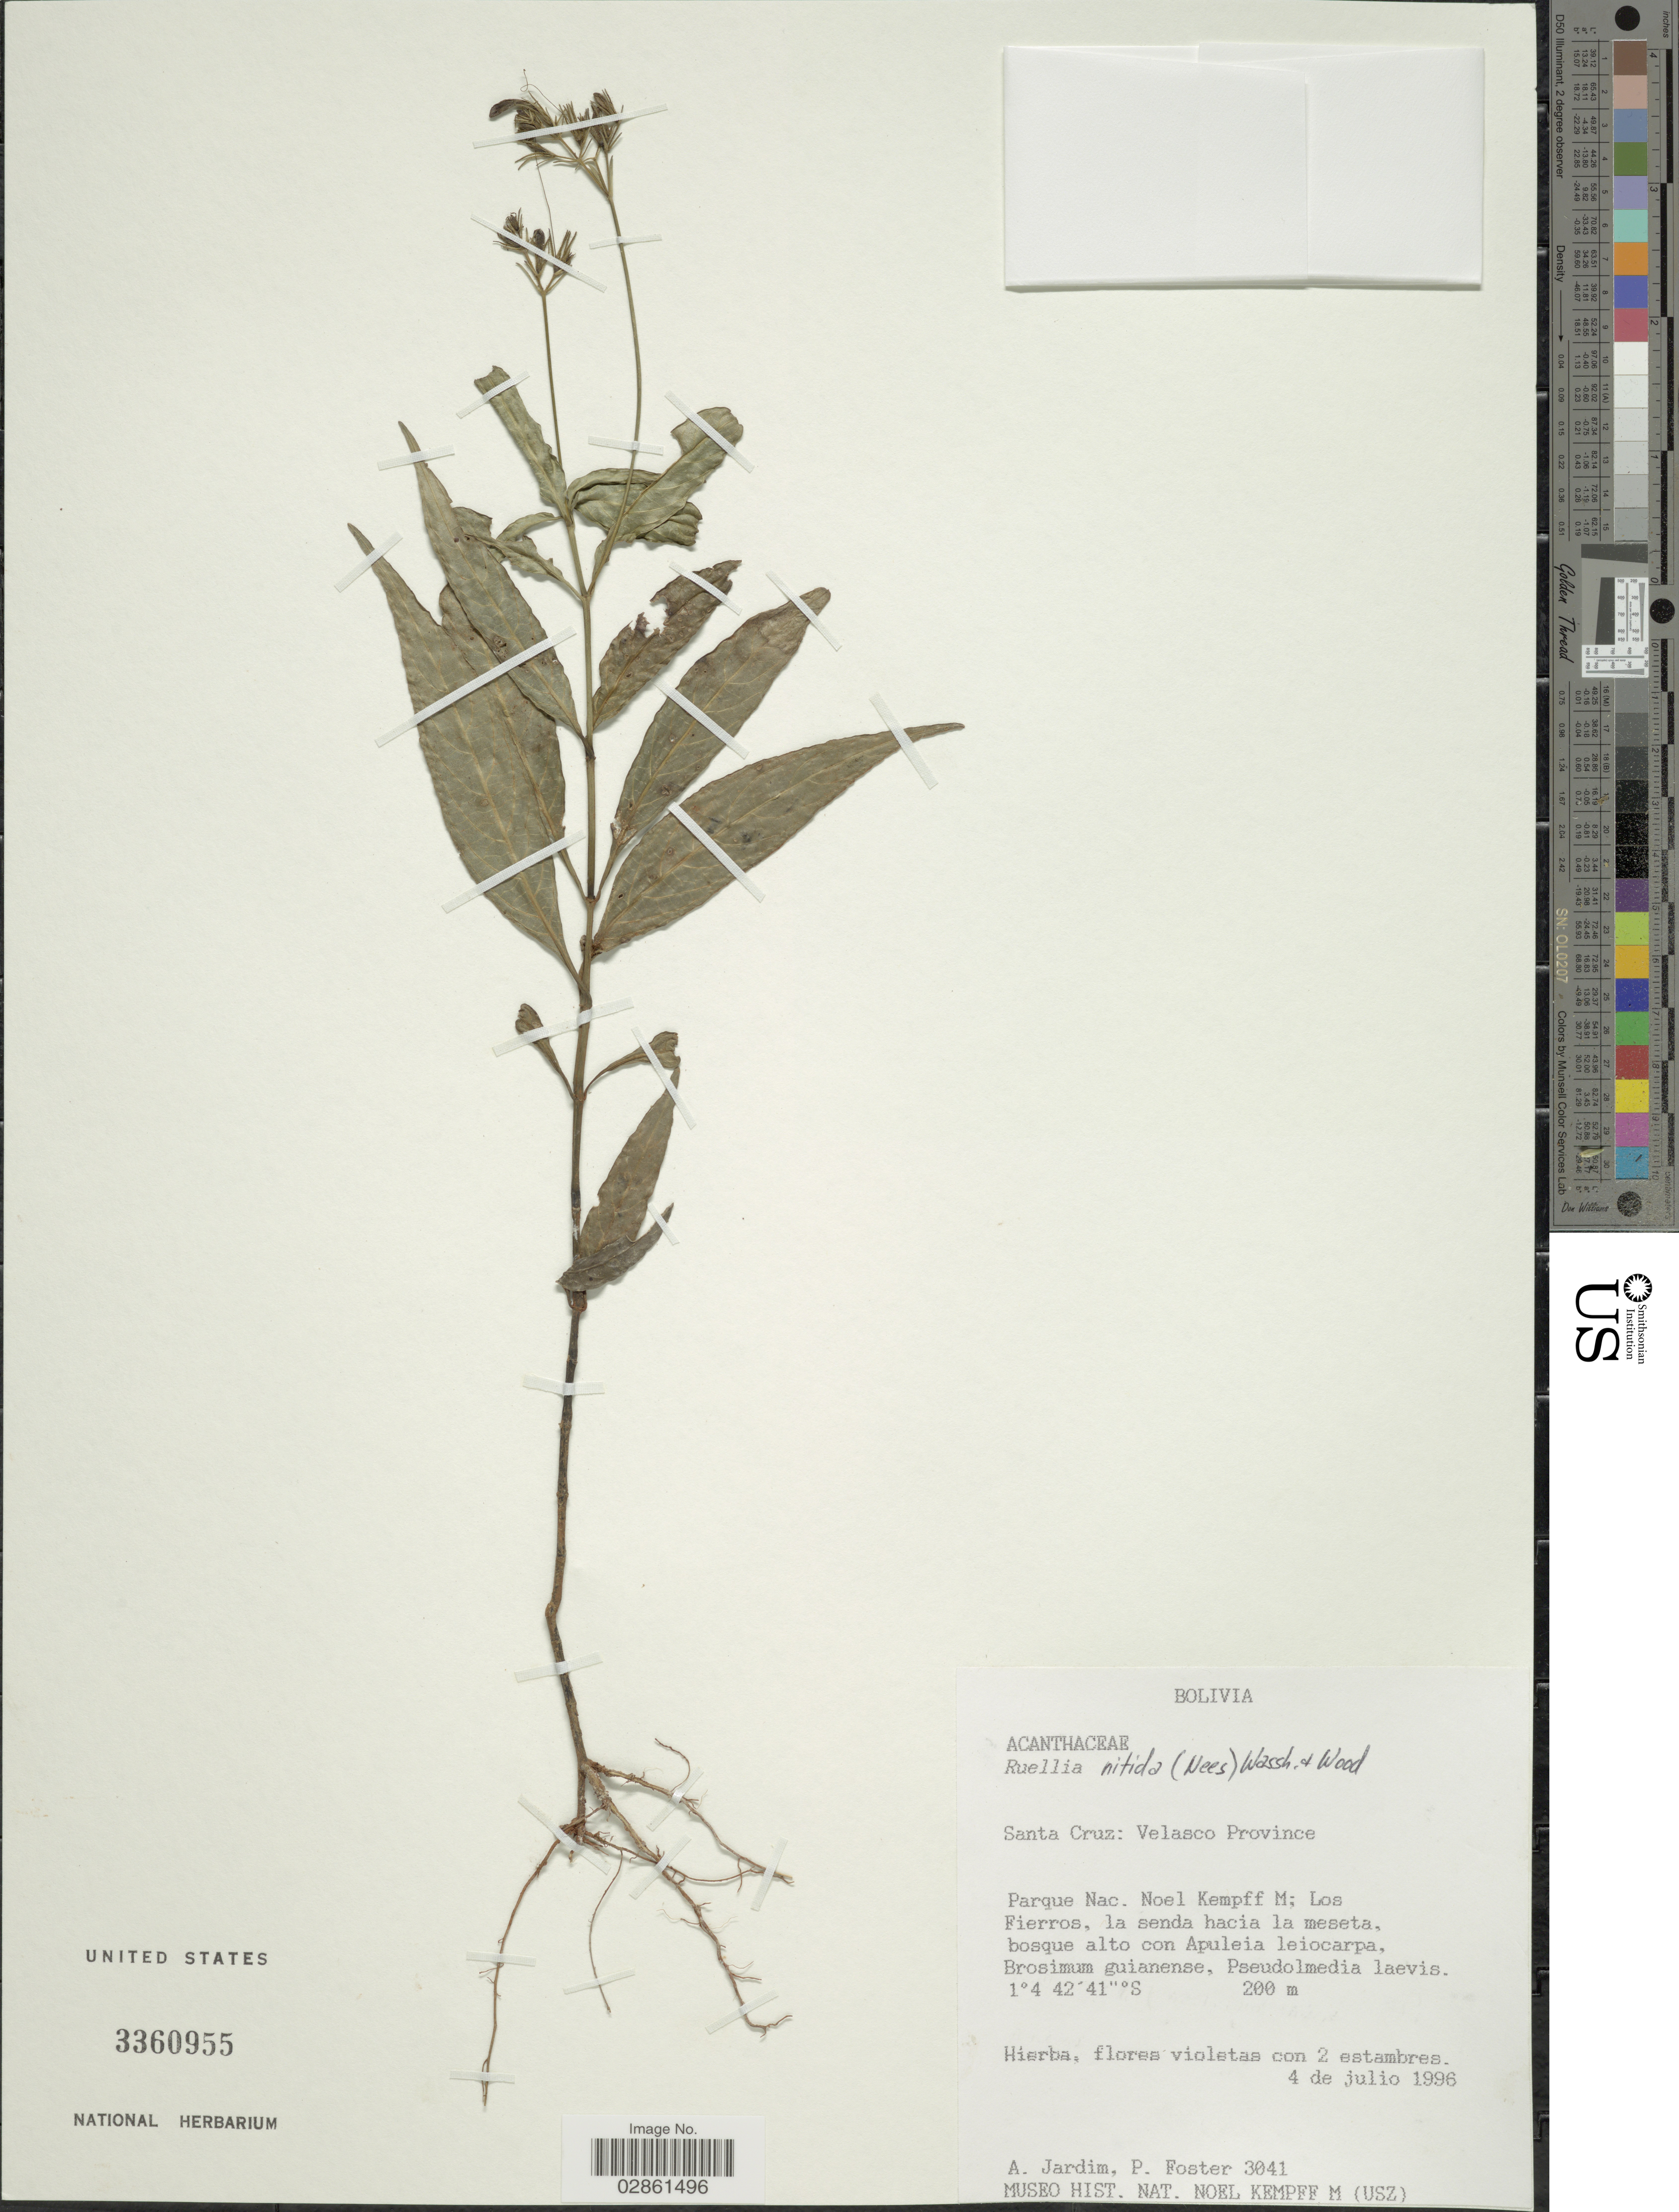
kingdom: Plantae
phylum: Tracheophyta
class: Magnoliopsida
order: Lamiales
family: Acanthaceae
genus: Ruellia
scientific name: Ruellia nitida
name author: (Nees) Wassh. & J.R.I. Wood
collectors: A. Jardim & P. Foster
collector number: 3041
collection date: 1996-07-04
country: Bolivia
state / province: Santa Cruz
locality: Velasco Province. Parque Nac. Noel Kempff N; Los Fierros.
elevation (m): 200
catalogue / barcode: US 3360955